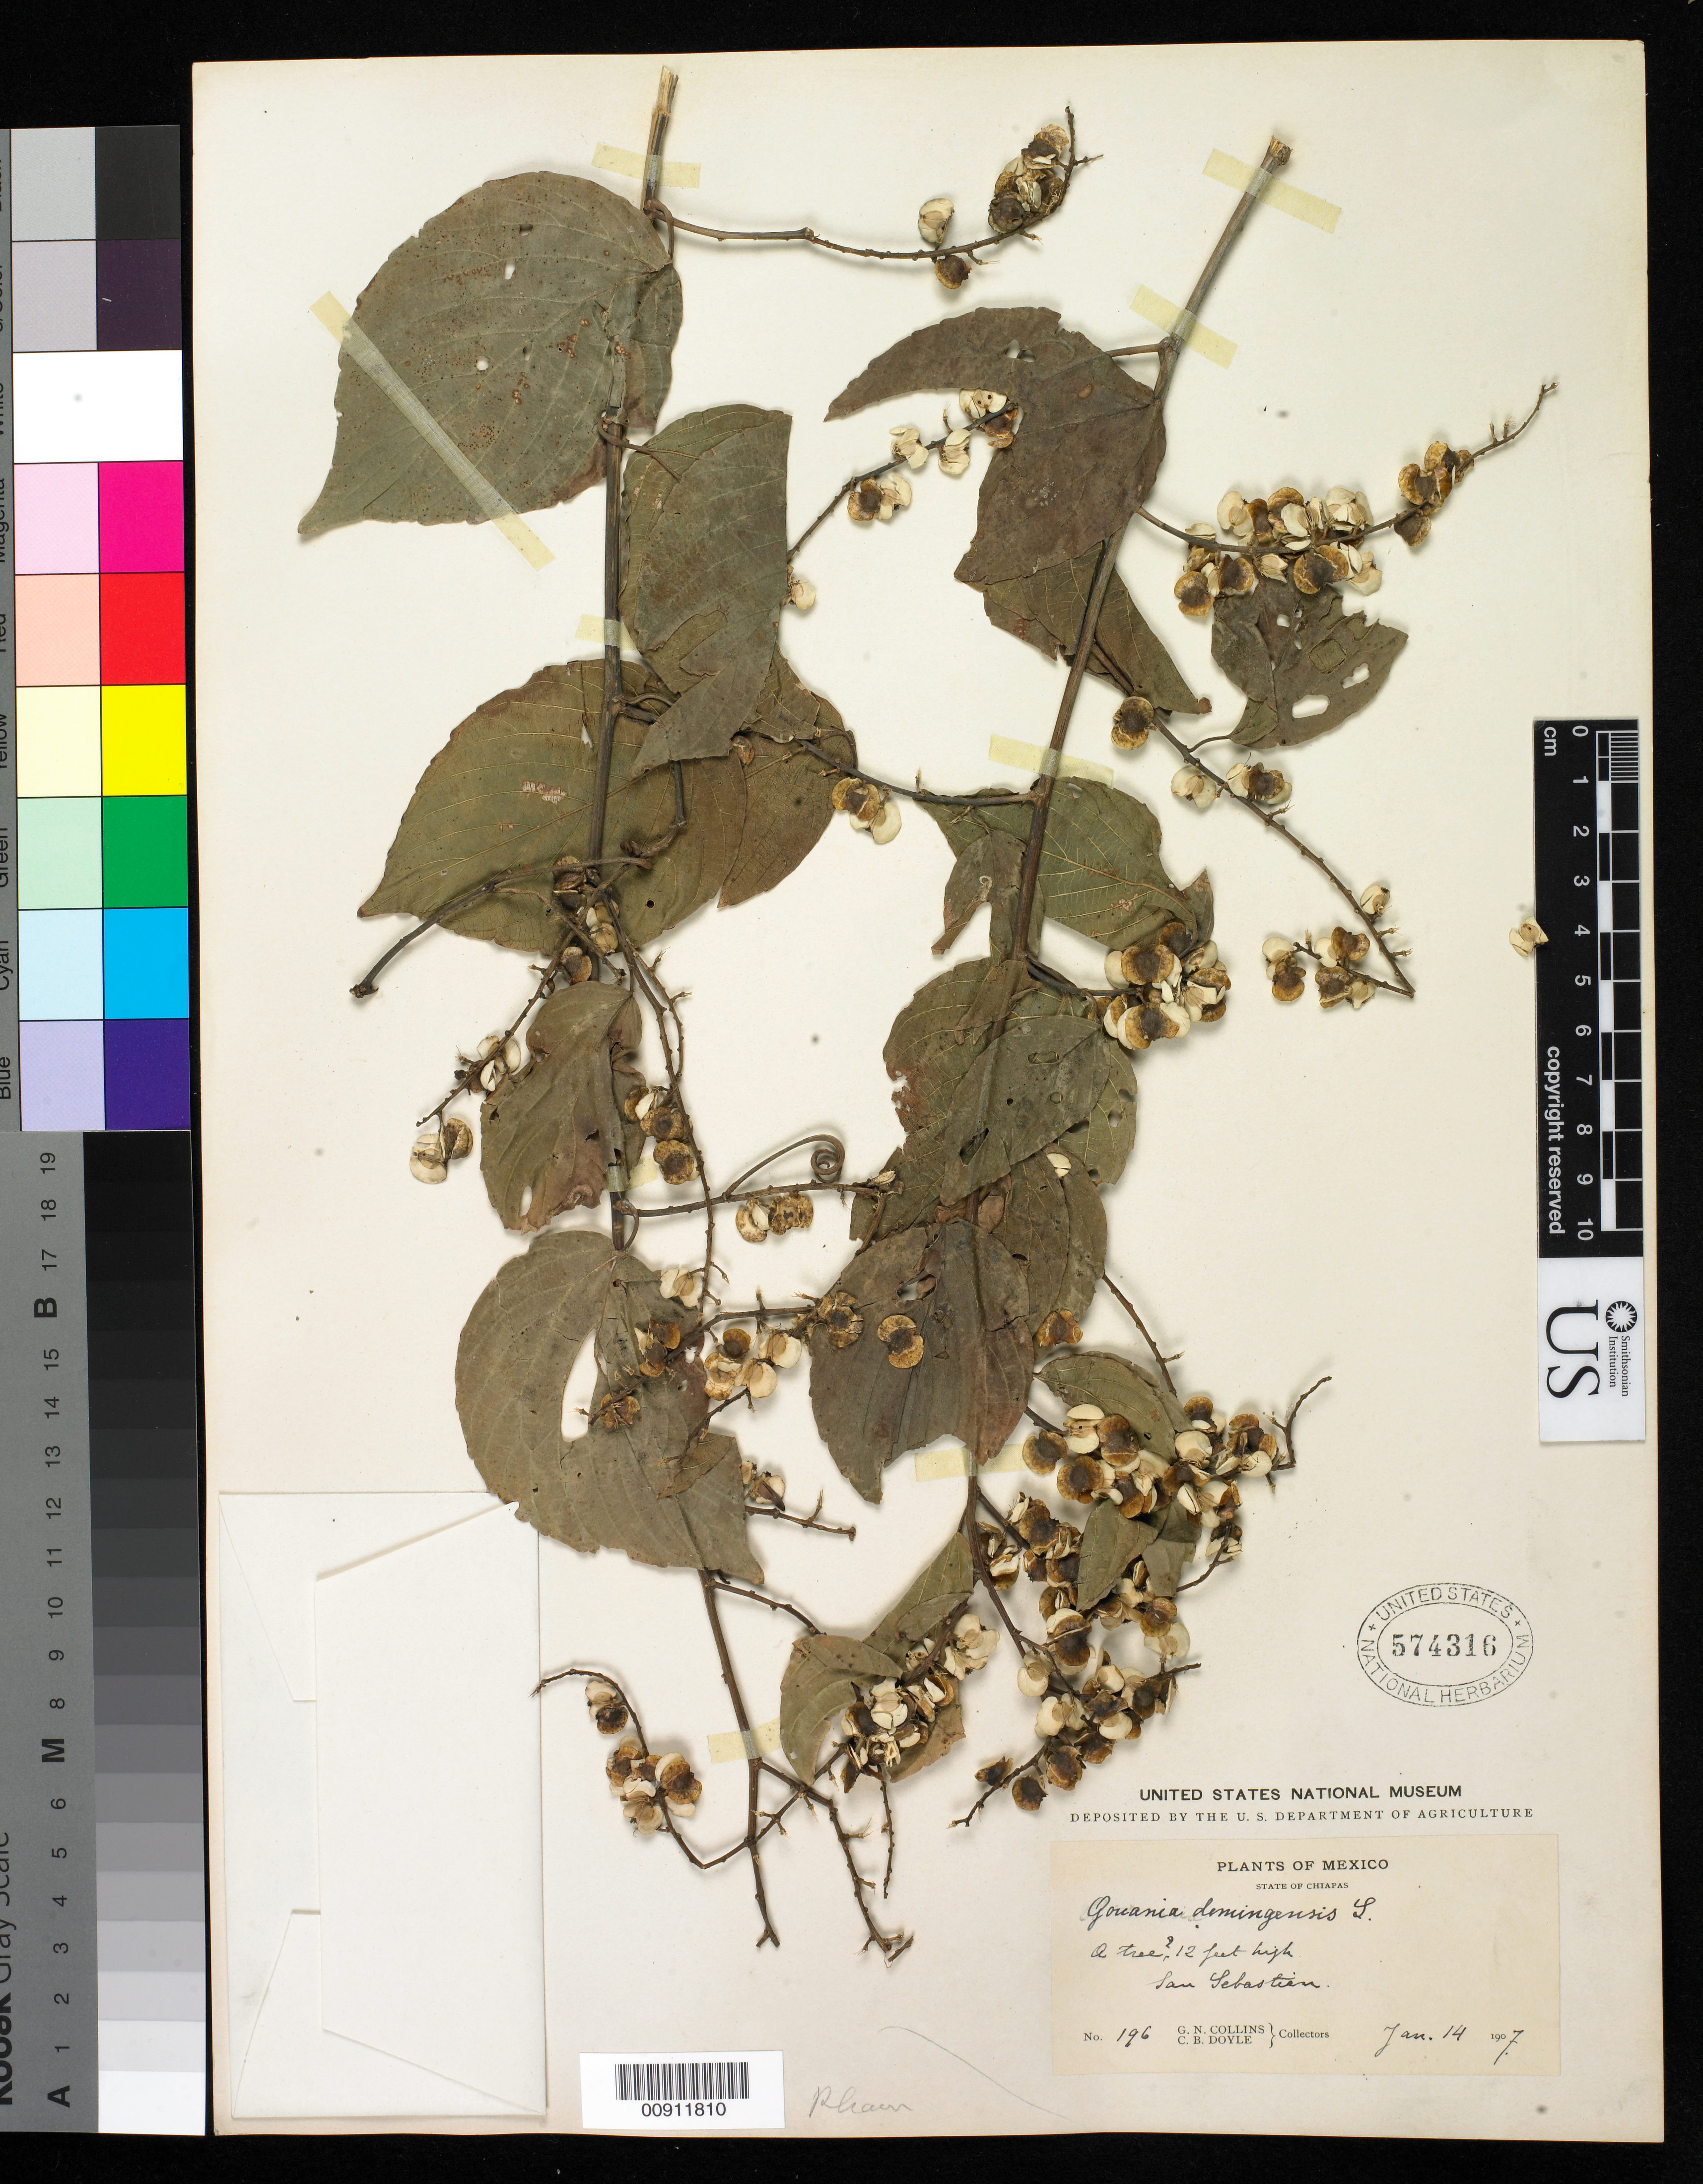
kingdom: Plantae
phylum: Tracheophyta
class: Magnoliopsida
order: Rosales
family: Rhamnaceae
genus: Gouania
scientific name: Gouania lupuloides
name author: (L.) Urb.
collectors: G. N. Collins & C. Doyle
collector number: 196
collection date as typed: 14 Jan 1907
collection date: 1907-01-14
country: Mexico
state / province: Chiapas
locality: San Sebastian. State of Chiapas.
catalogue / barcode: US 574316